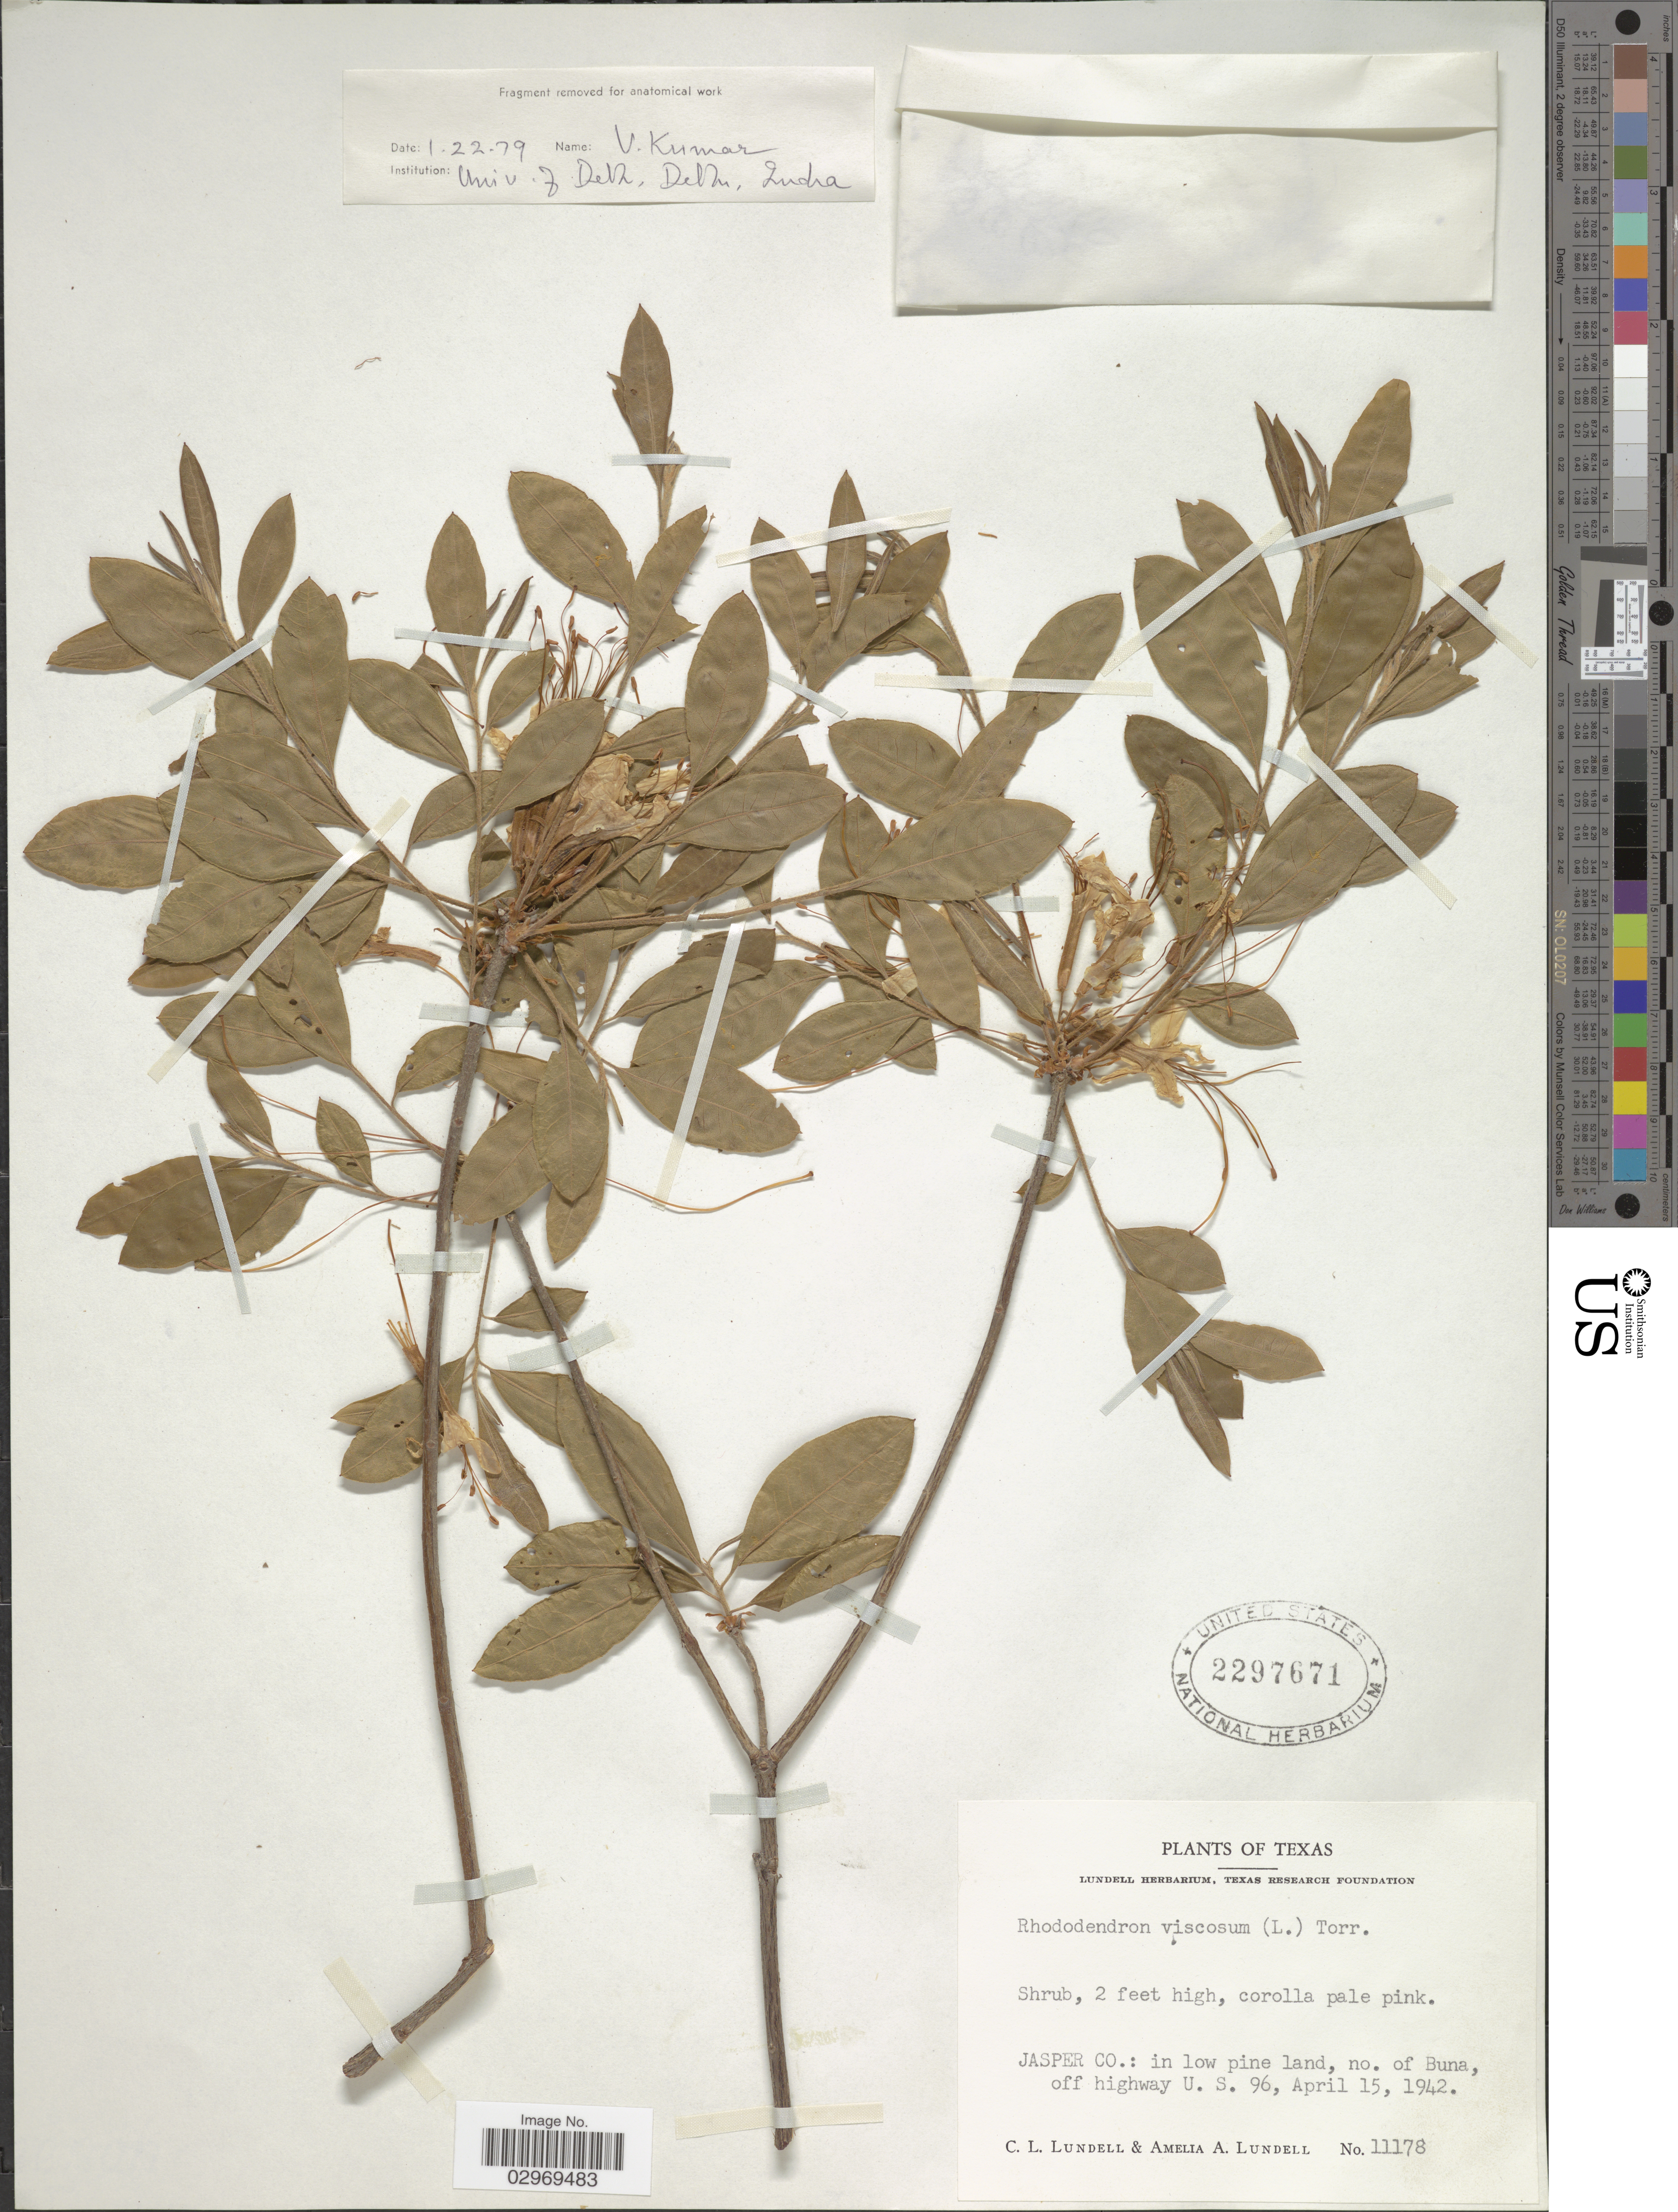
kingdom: Plantae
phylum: Tracheophyta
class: Magnoliopsida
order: Ericales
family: Ericaceae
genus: Rhododendron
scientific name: Rhododendron viscosum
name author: (L.) Torr.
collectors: C. L. Lundell & A. A. Lundell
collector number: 11178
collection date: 1942-04-15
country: United States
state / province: Texas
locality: Jasper Co., in low pine land, no. of Buna, off highway U.S. 96.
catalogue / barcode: US 2297671